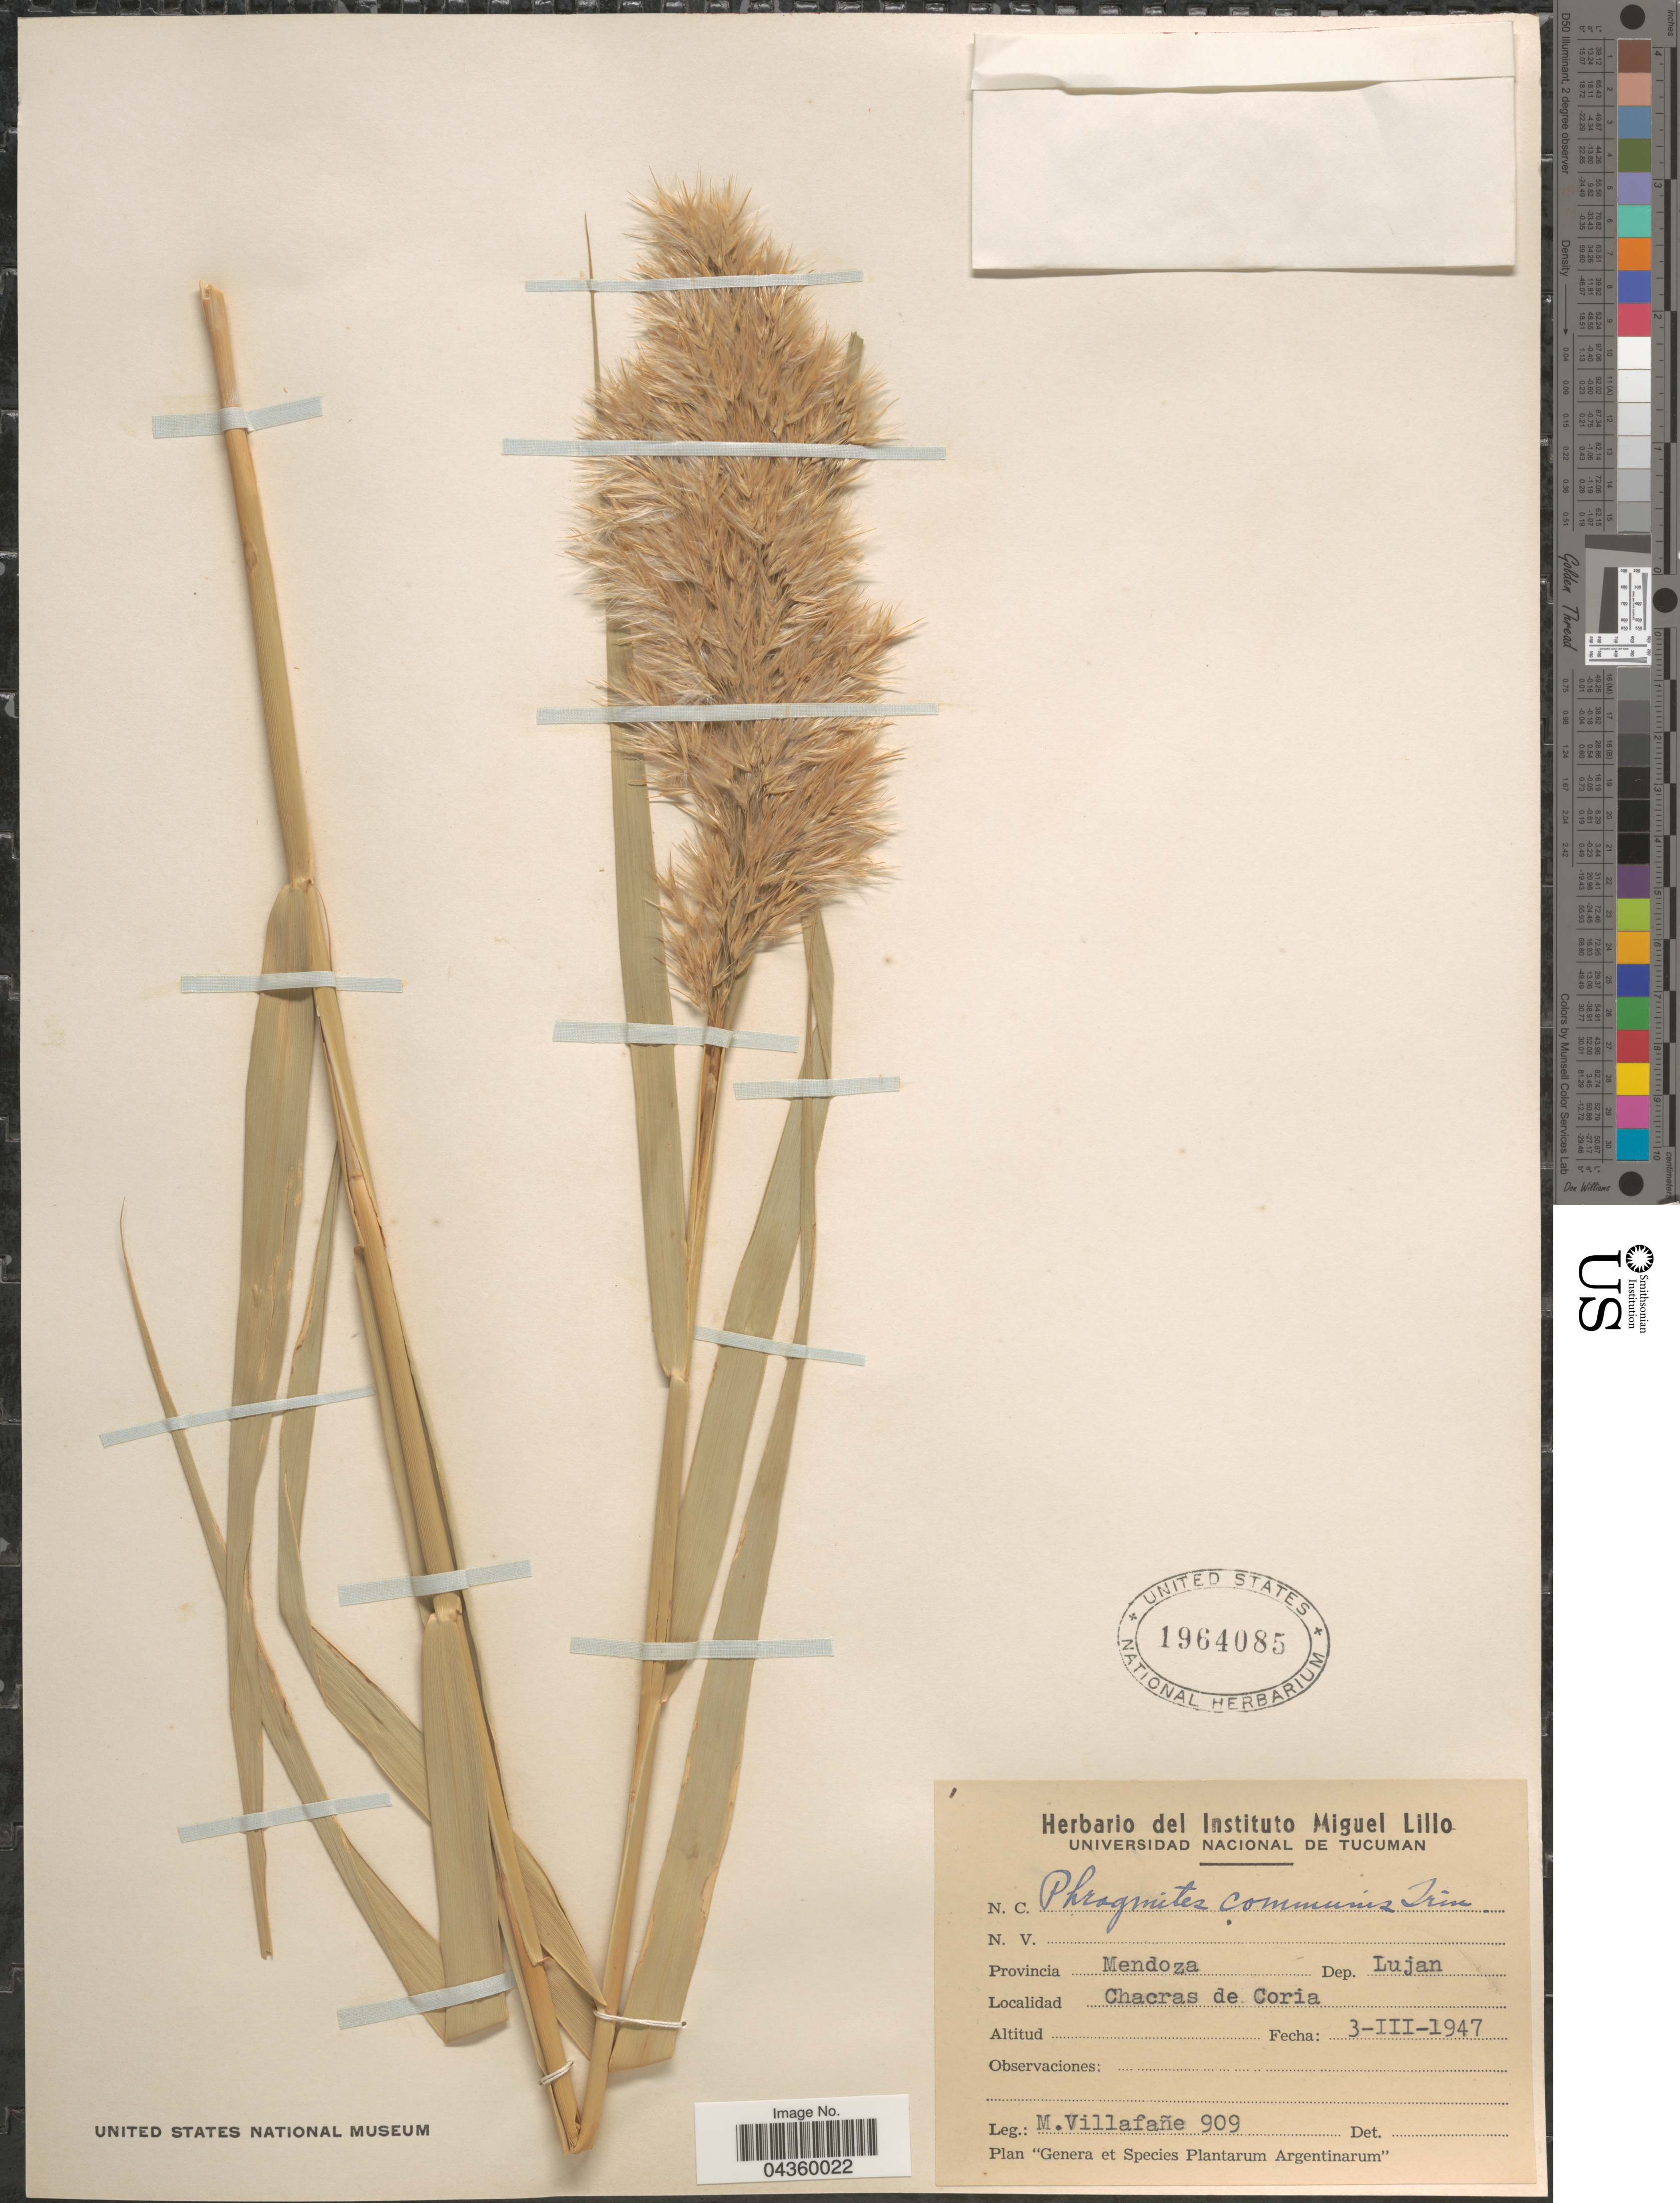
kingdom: Plantae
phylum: Tracheophyta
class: Liliopsida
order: Poales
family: Poaceae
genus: Phragmites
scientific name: Phragmites australis subsp. americanus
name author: Saltonstall & et al.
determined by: Soreng, Robert J., Research Associate (BOT), Smithsonian Institution - National Museum of Natural History (UNITED STATES)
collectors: M. Villafane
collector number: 909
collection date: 1947-03-03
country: Argentina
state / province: Mendoza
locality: Dep. Lujan. Chacras de Coria.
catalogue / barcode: US 1964085